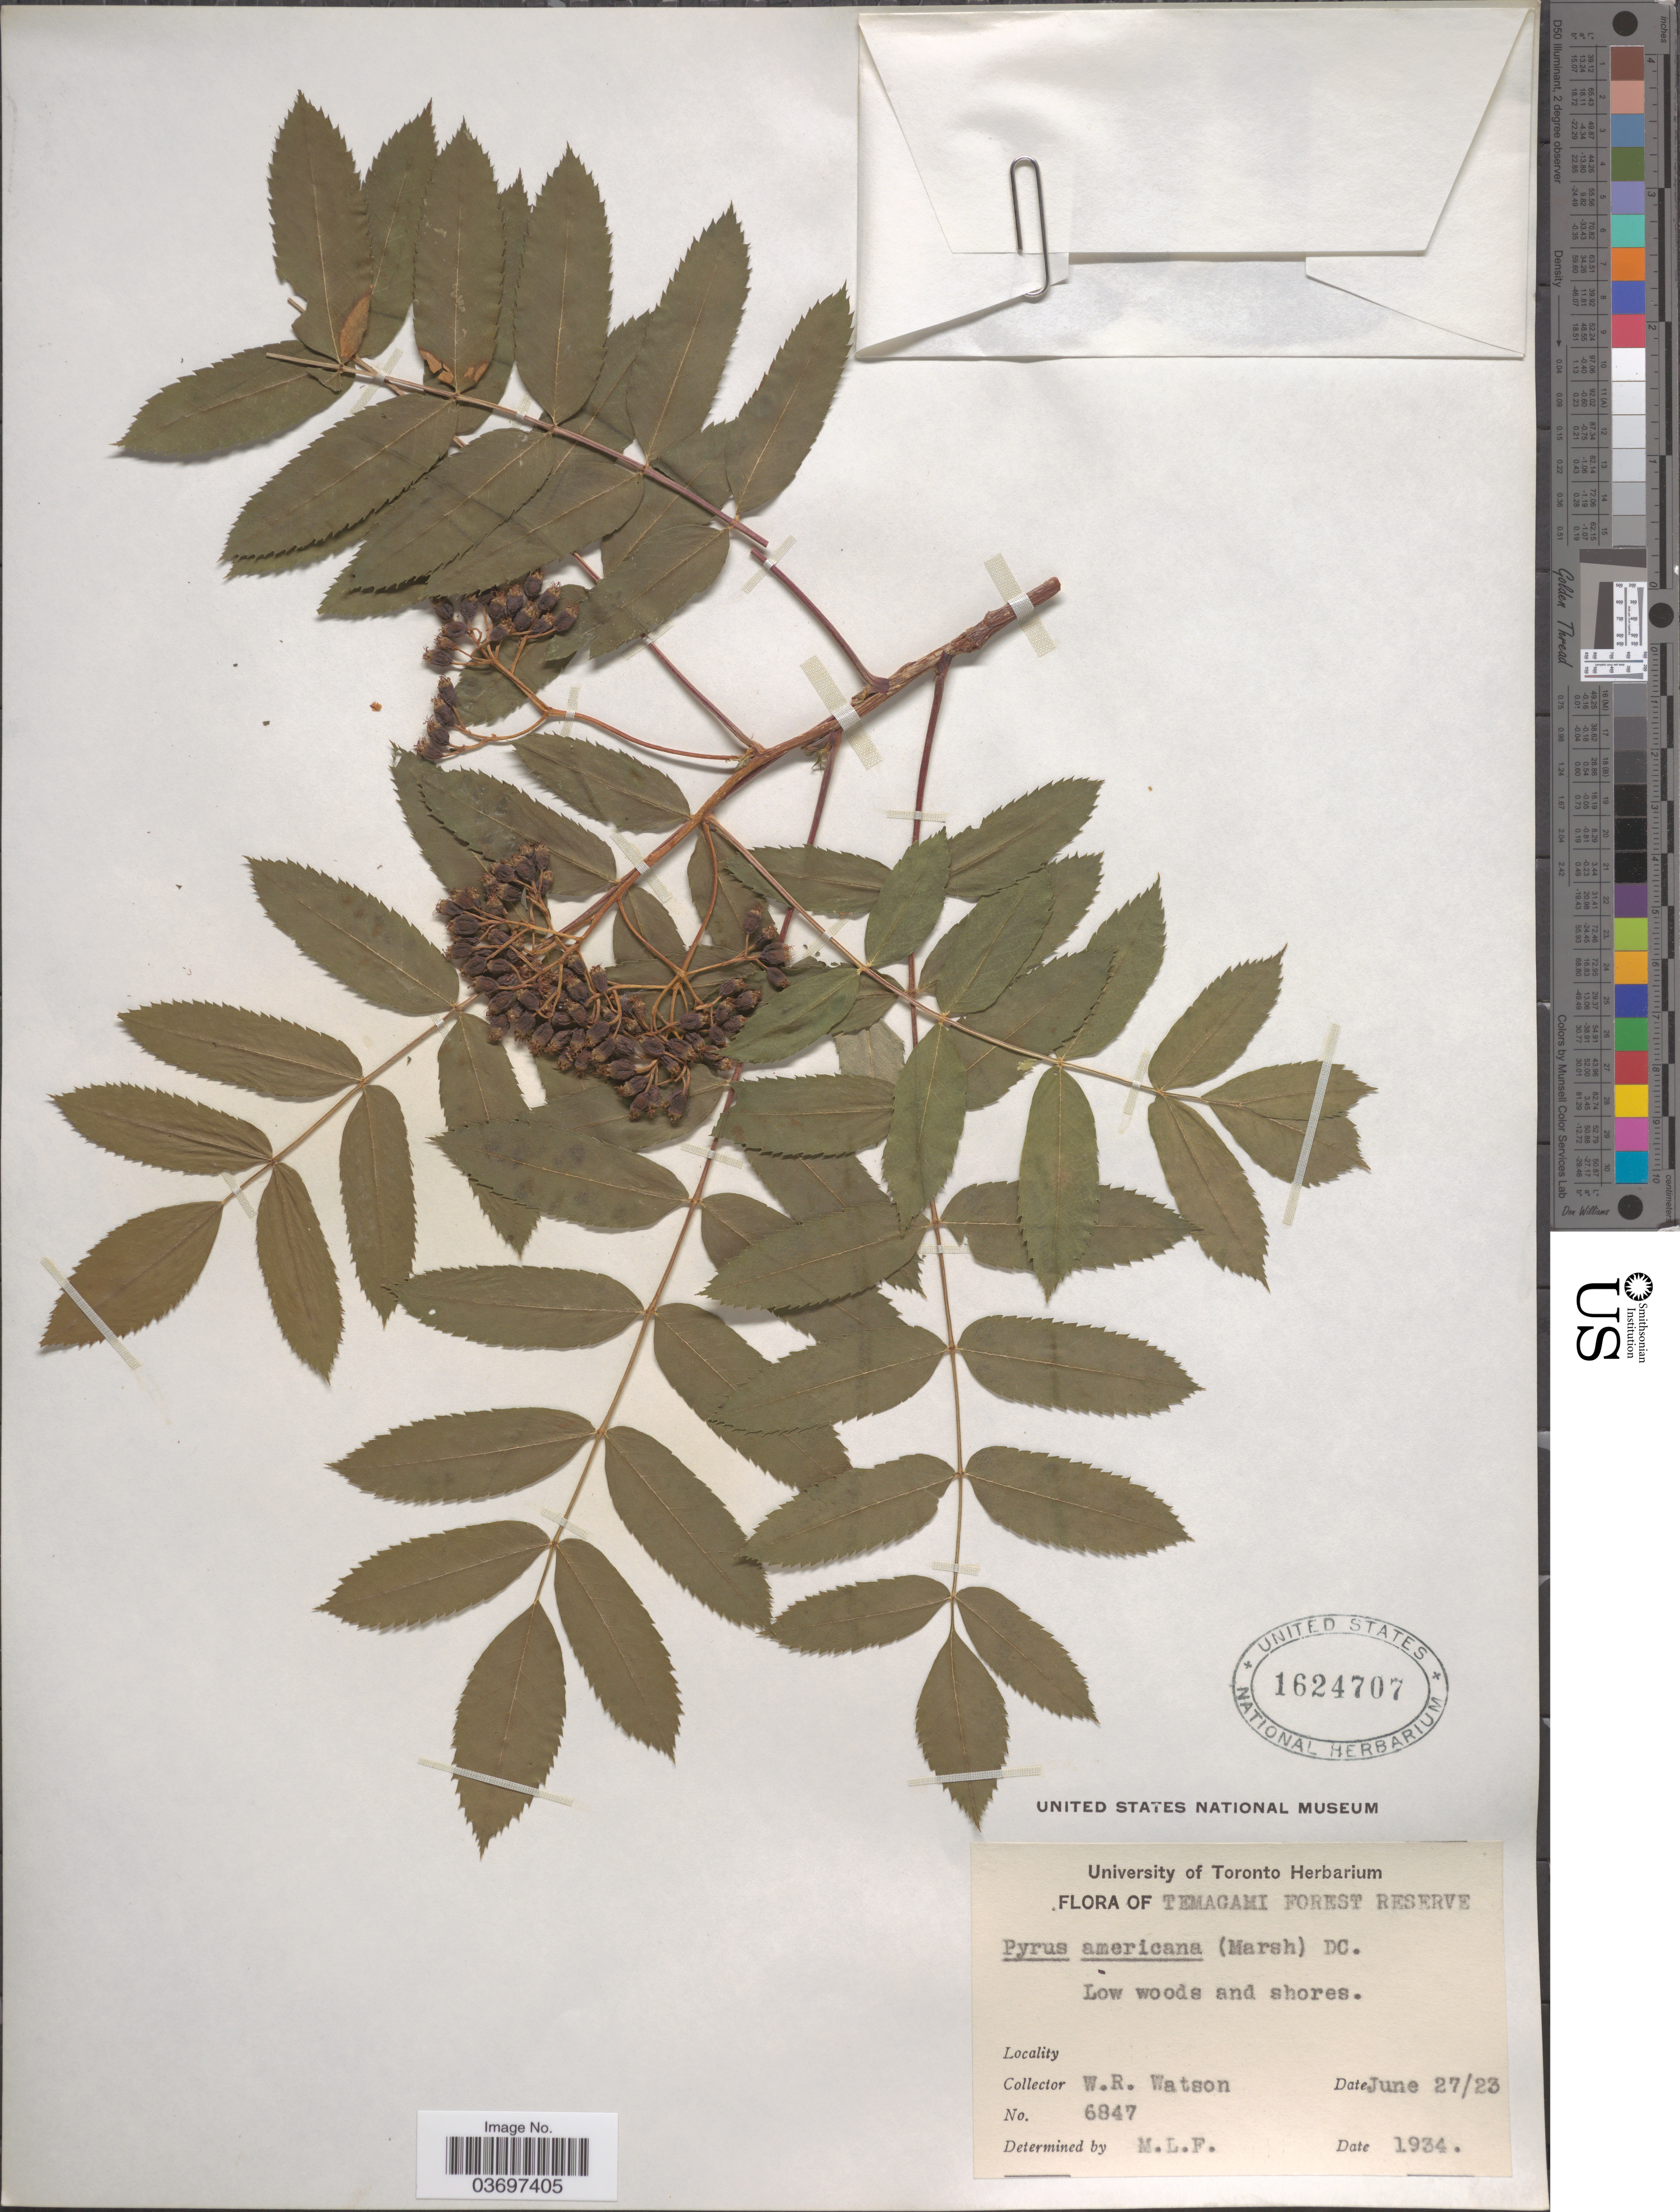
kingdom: Plantae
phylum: Tracheophyta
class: Magnoliopsida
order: Rosales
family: Rosaceae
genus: Sorbus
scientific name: Sorbus americana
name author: Marshall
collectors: W. R. Watson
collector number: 6847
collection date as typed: Transcribed d/m/y: 27/6/23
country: Canada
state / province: Ontario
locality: Temagami Forest Reserve.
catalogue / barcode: US 1624707